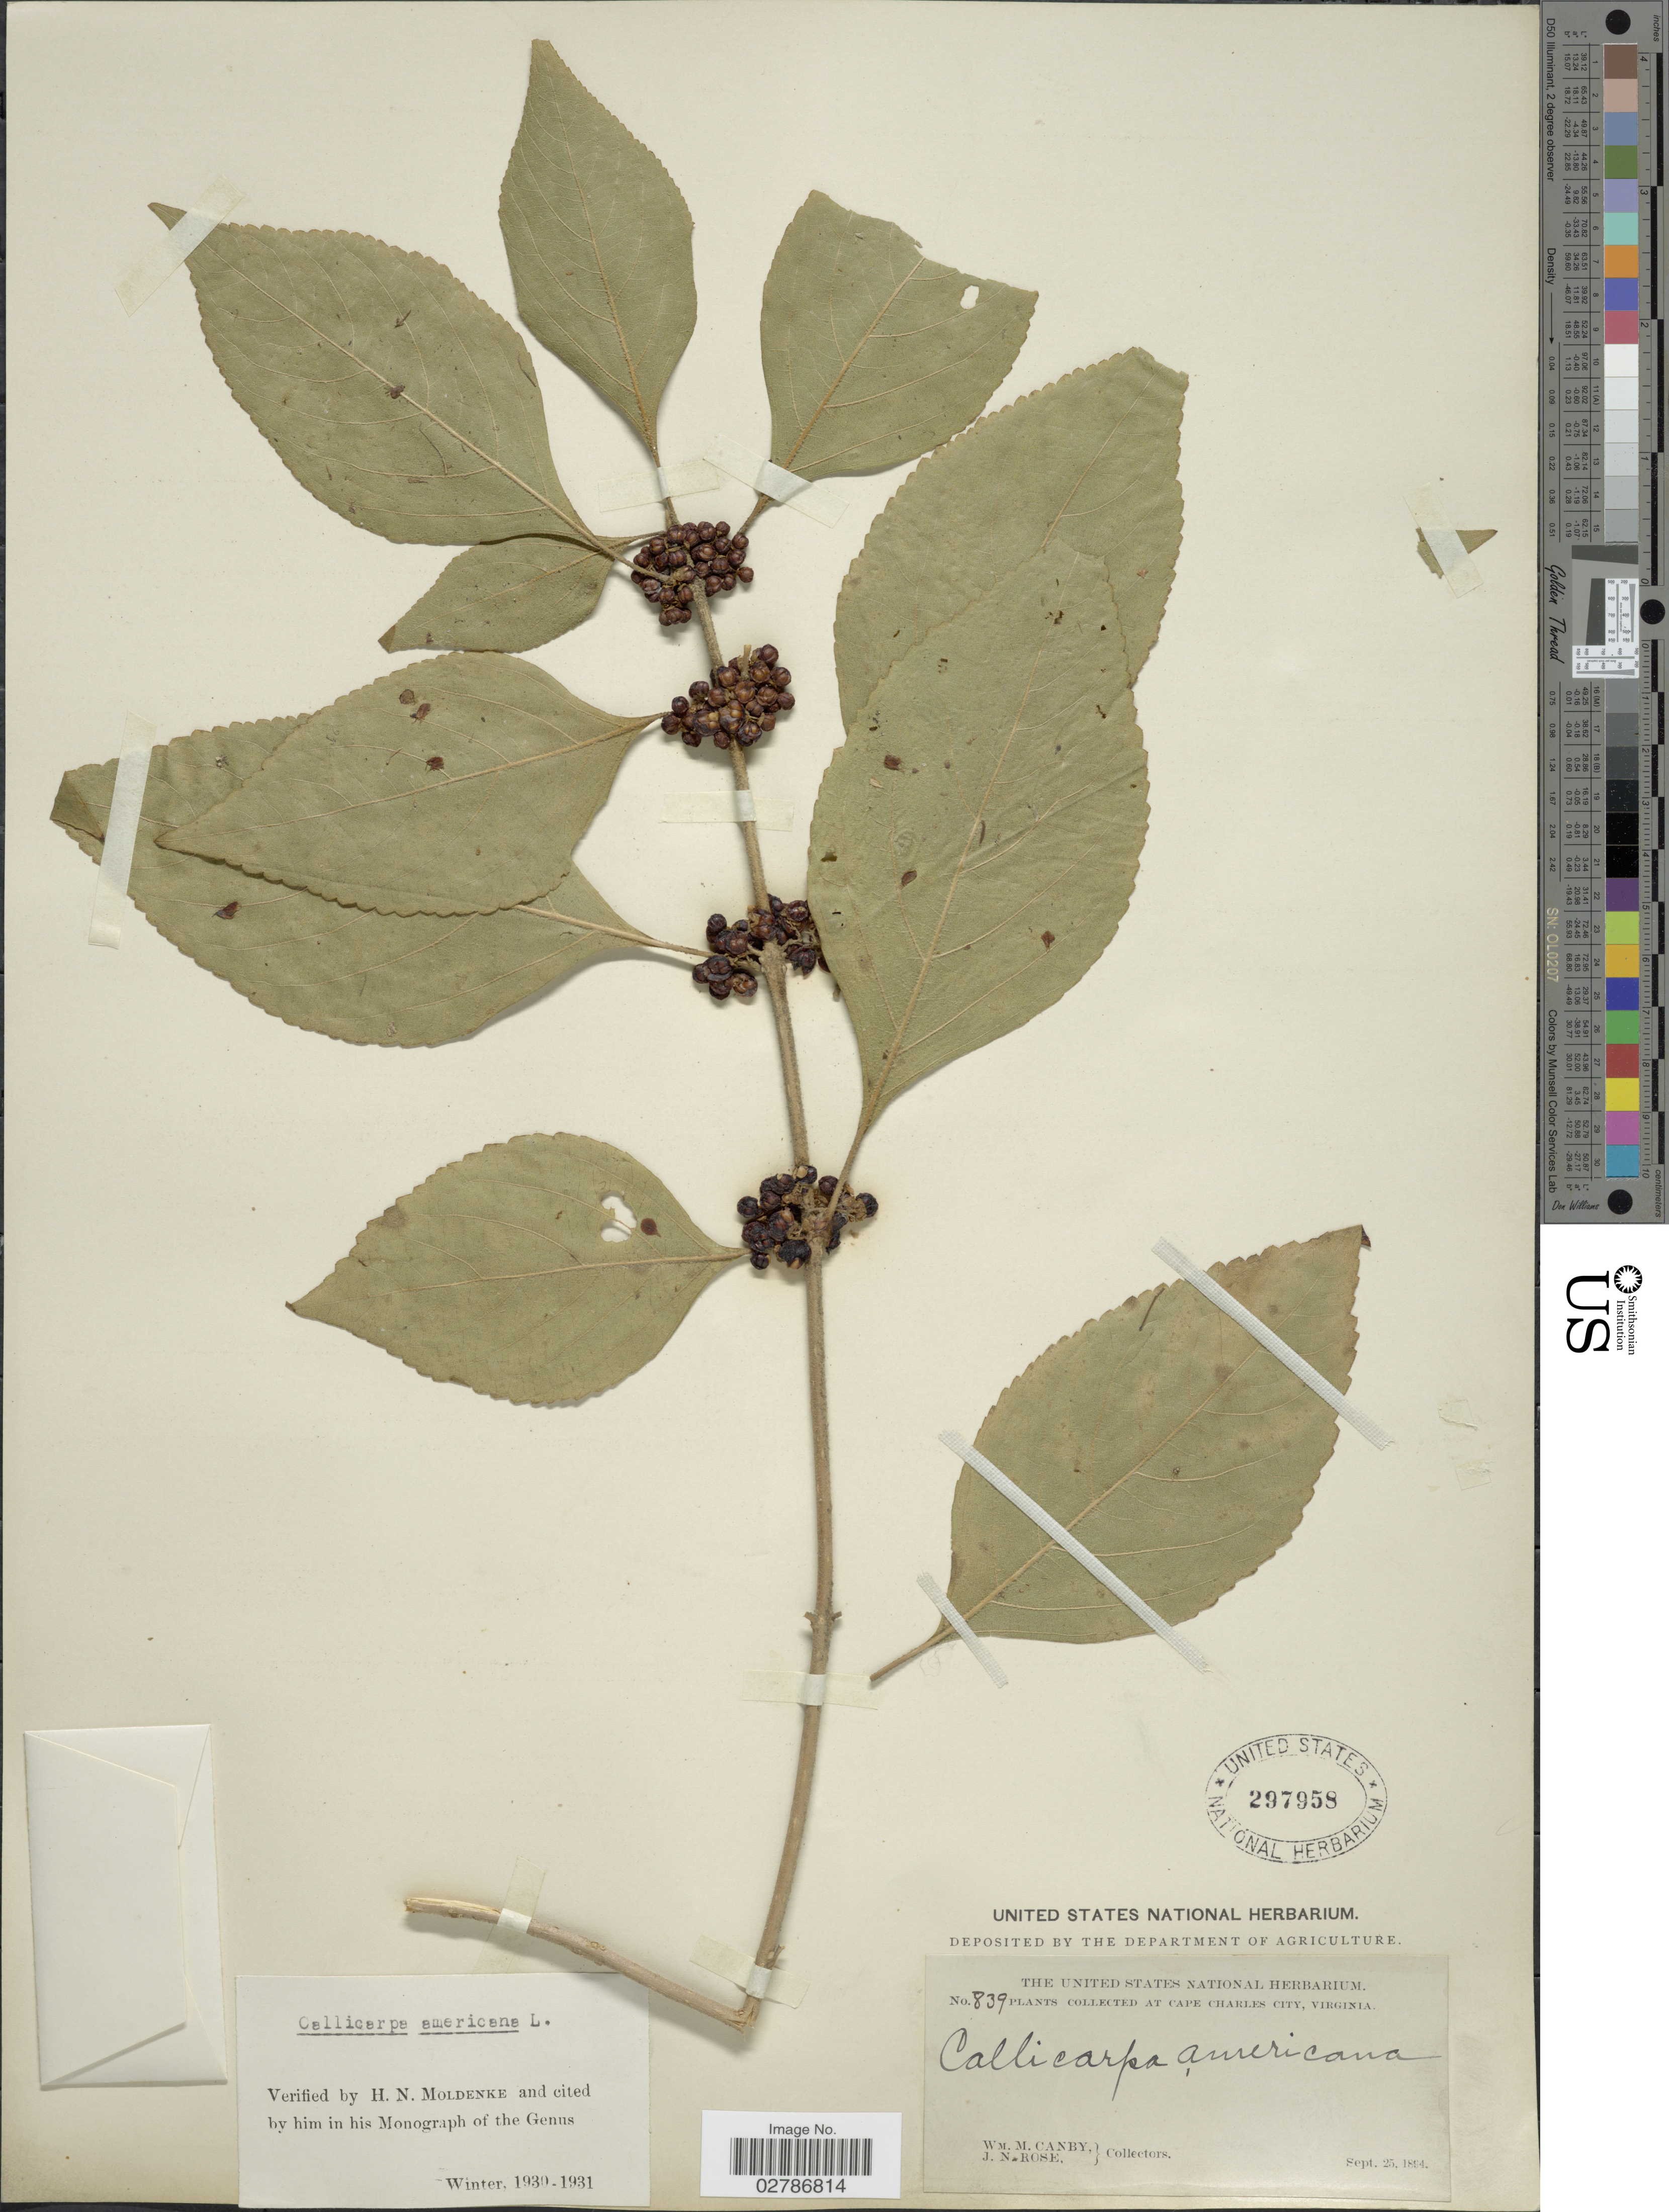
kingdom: Plantae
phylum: Tracheophyta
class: Magnoliopsida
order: Lamiales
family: Lamiaceae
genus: Callicarpa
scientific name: Callicarpa americana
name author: L.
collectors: W. M. Canby & J. N. Rose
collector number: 839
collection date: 1894-09-25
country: United States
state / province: Virginia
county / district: Accomack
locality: Cape Charles City.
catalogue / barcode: US 297958